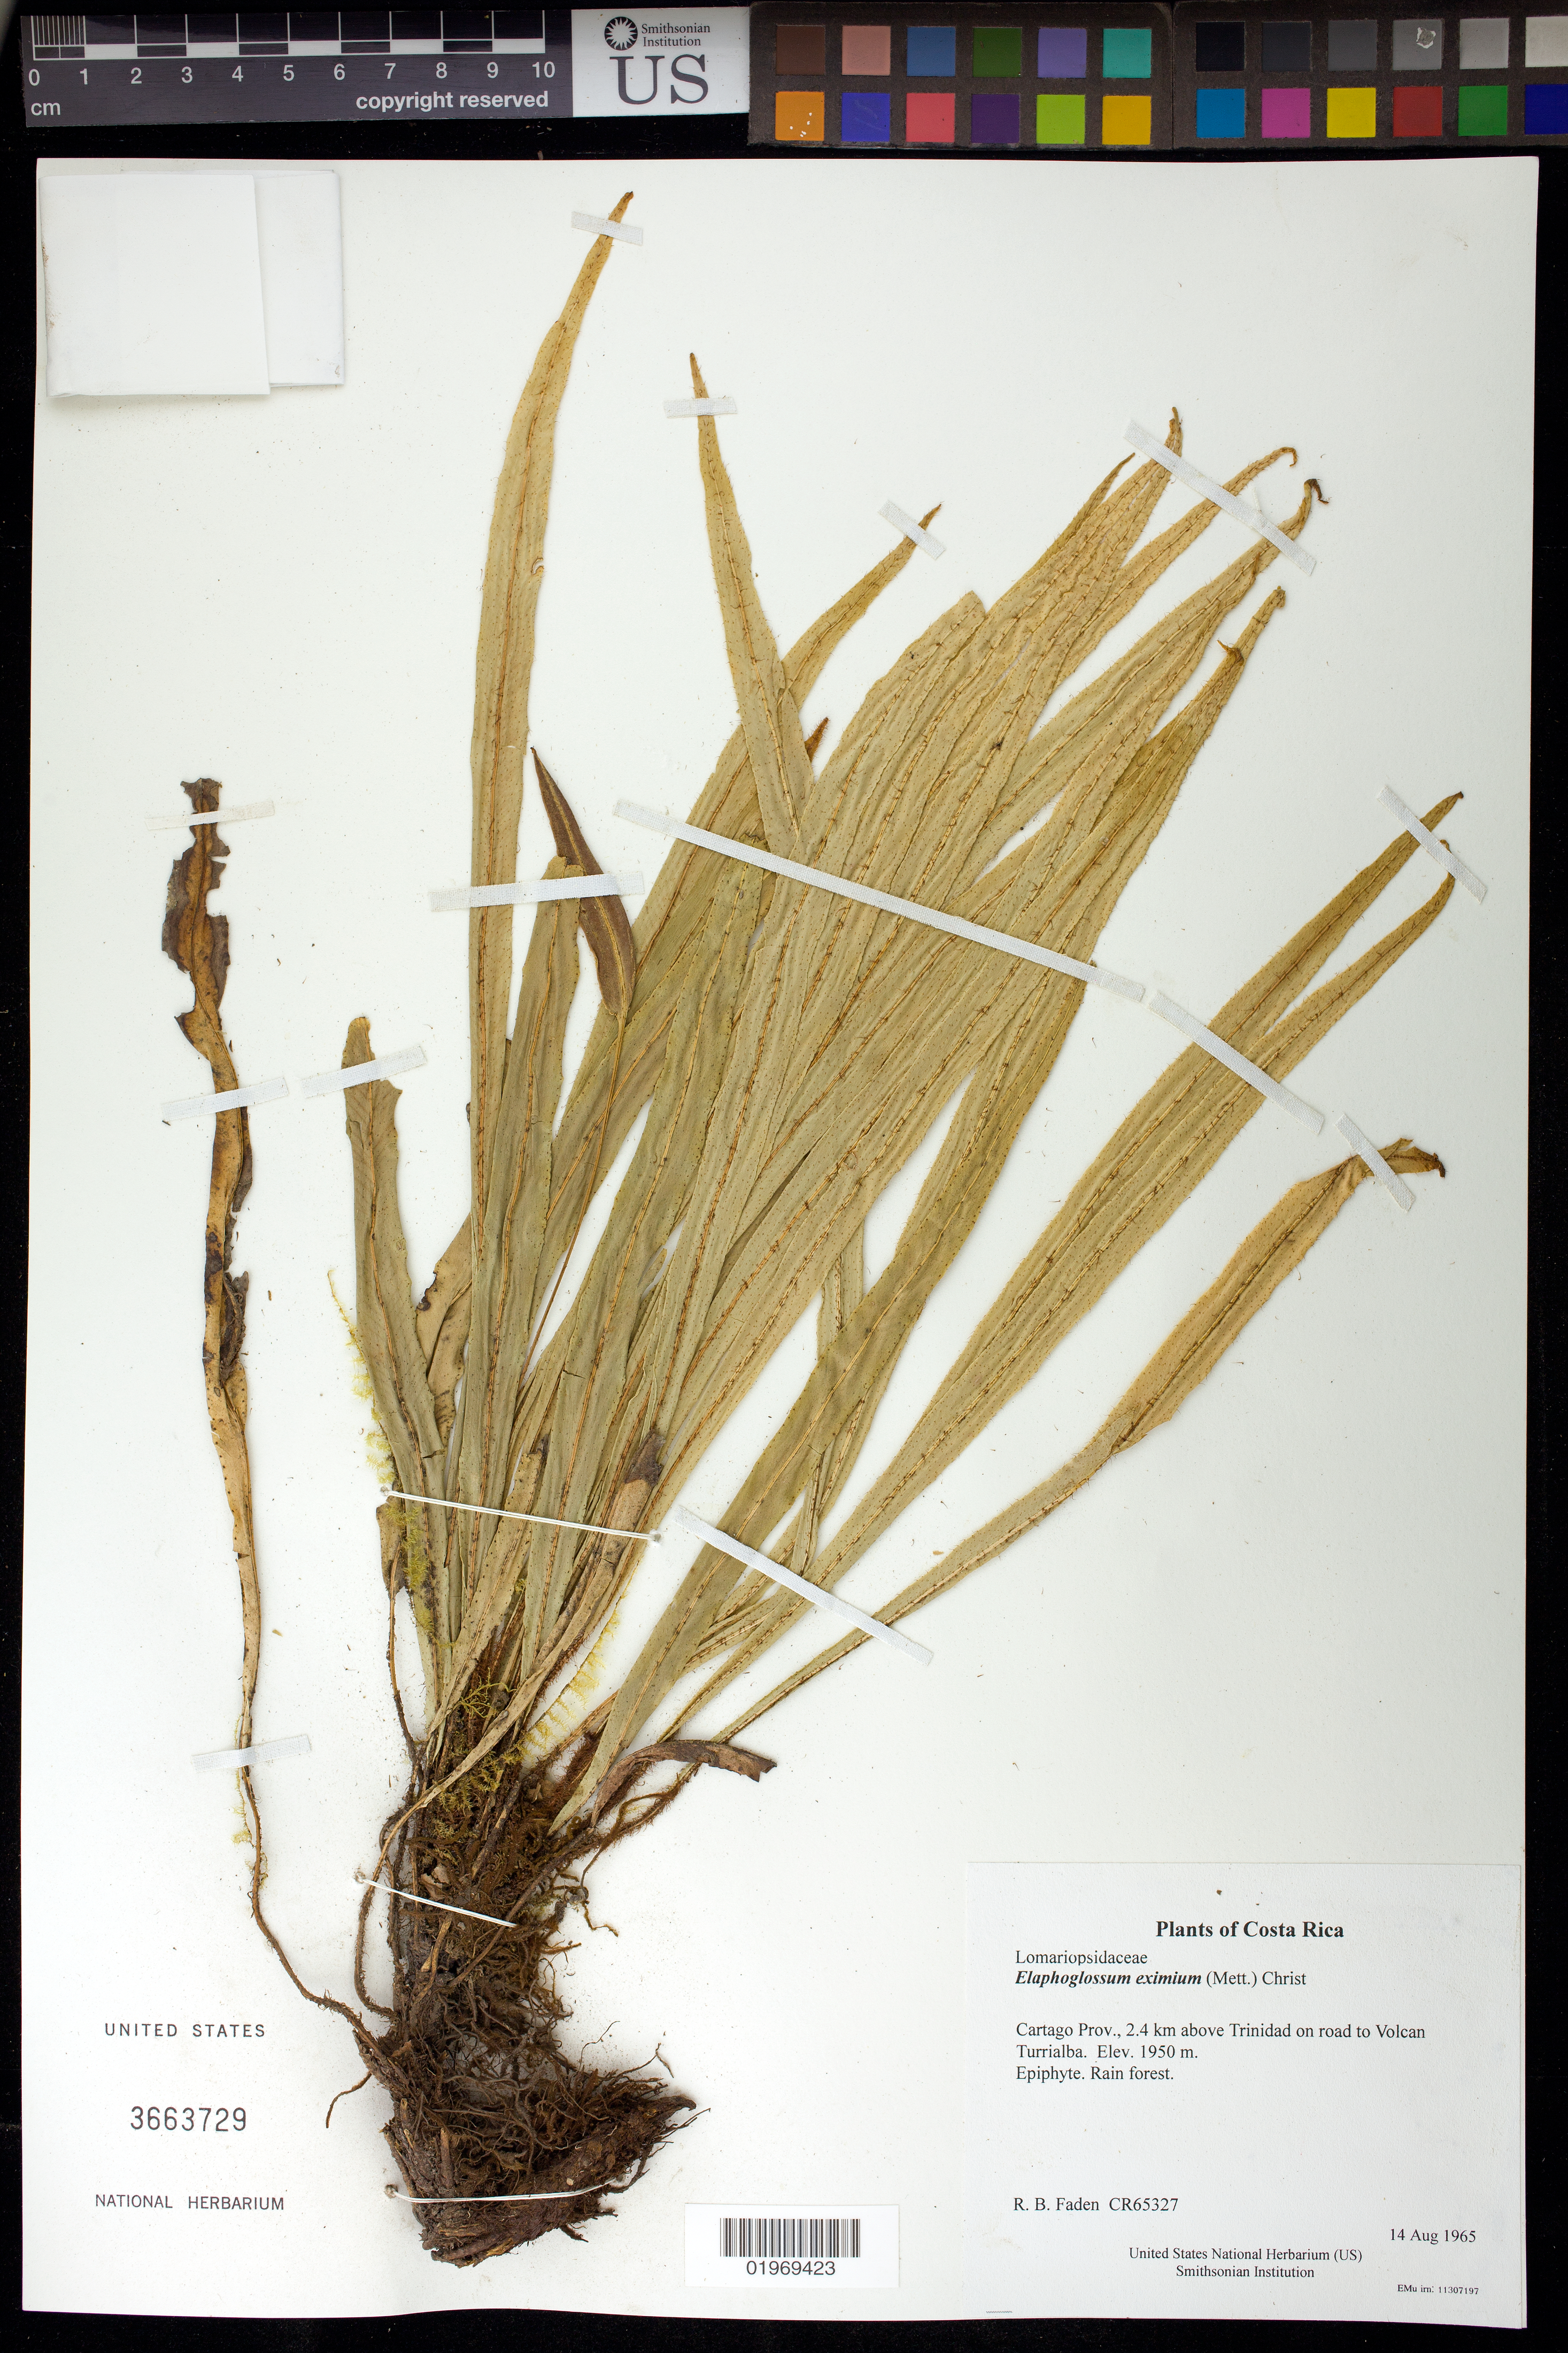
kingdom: Plantae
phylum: Tracheophyta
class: Polypodiopsida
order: Polypodiales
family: Dryopteridaceae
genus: Elaphoglossum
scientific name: Elaphoglossum eximium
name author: (Mett.) Christ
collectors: R. B. Faden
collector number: CR65327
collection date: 1965-08-14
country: Costa Rica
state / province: Cartago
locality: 2.4 km above Trinidad on road to Volcan Turrialba.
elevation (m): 1950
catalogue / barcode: US 3663729